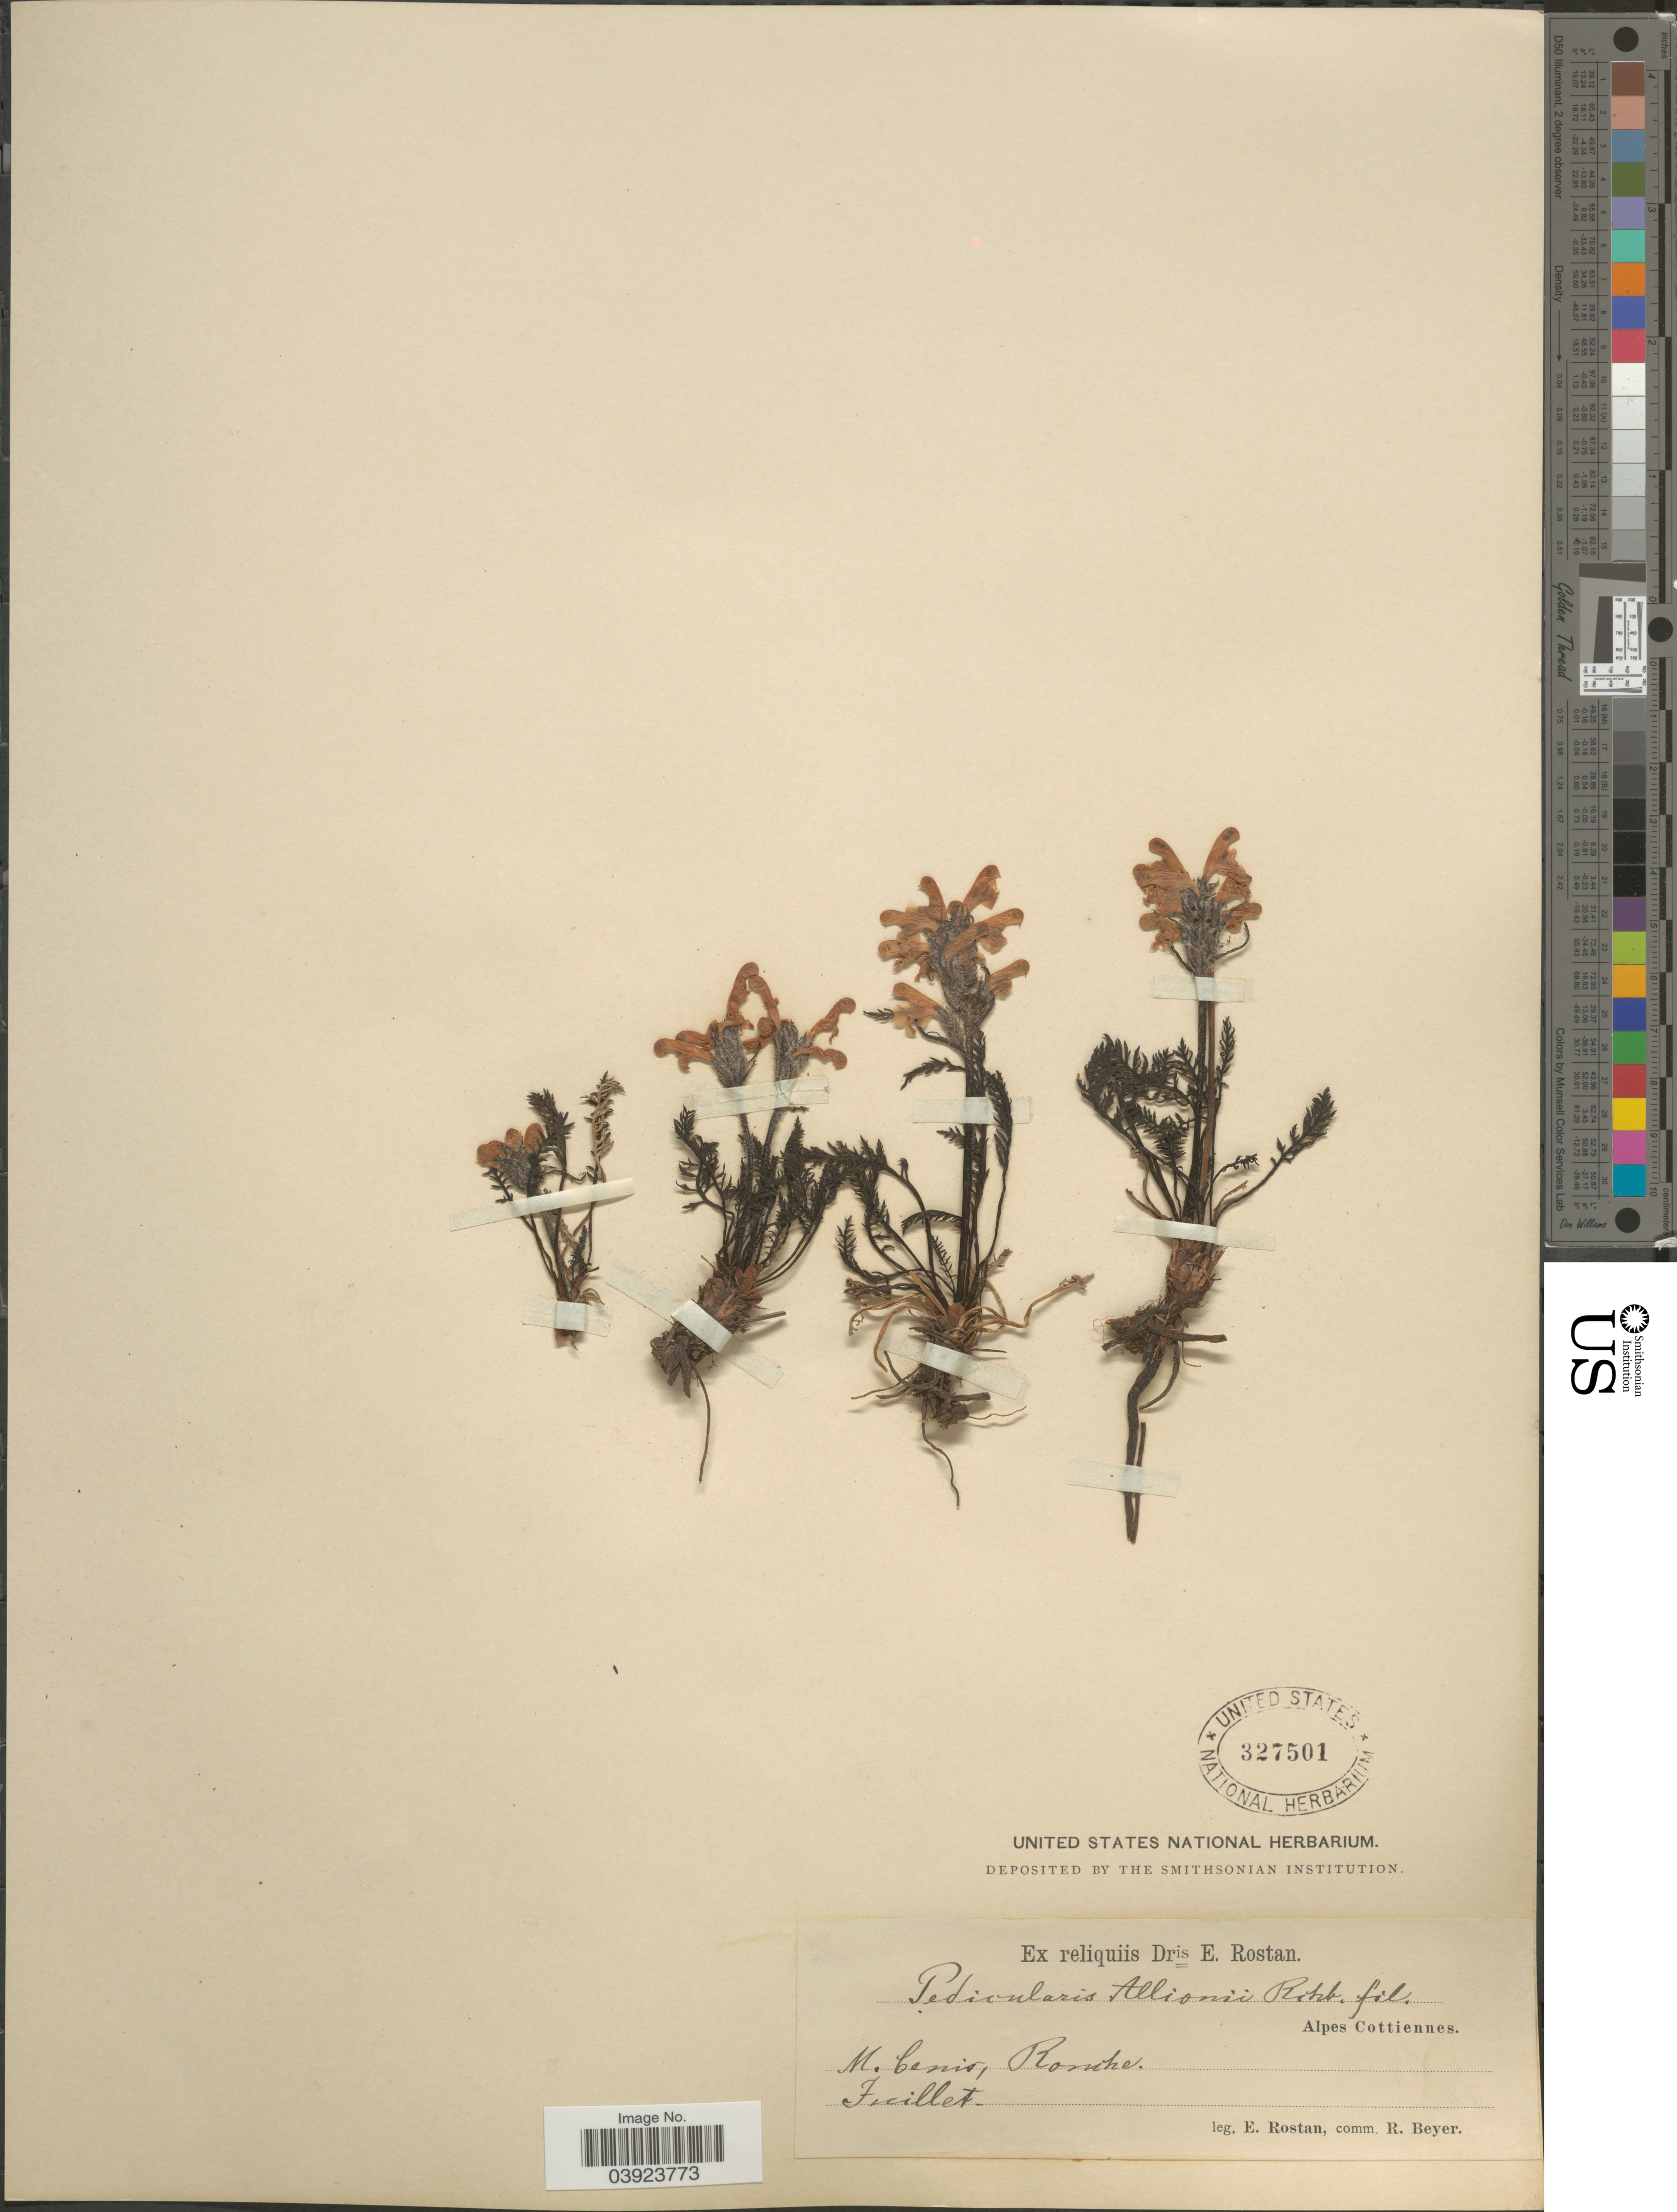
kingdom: Plantae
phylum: Tracheophyta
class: Magnoliopsida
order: Lamiales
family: Orobanchaceae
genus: Pedicularis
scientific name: Pedicularis allionii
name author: Rchb. f.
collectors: E. Rostan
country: France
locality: Alpes Cottiennes. M. Cenis, Rorsche. [interpreted]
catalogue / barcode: US 327501